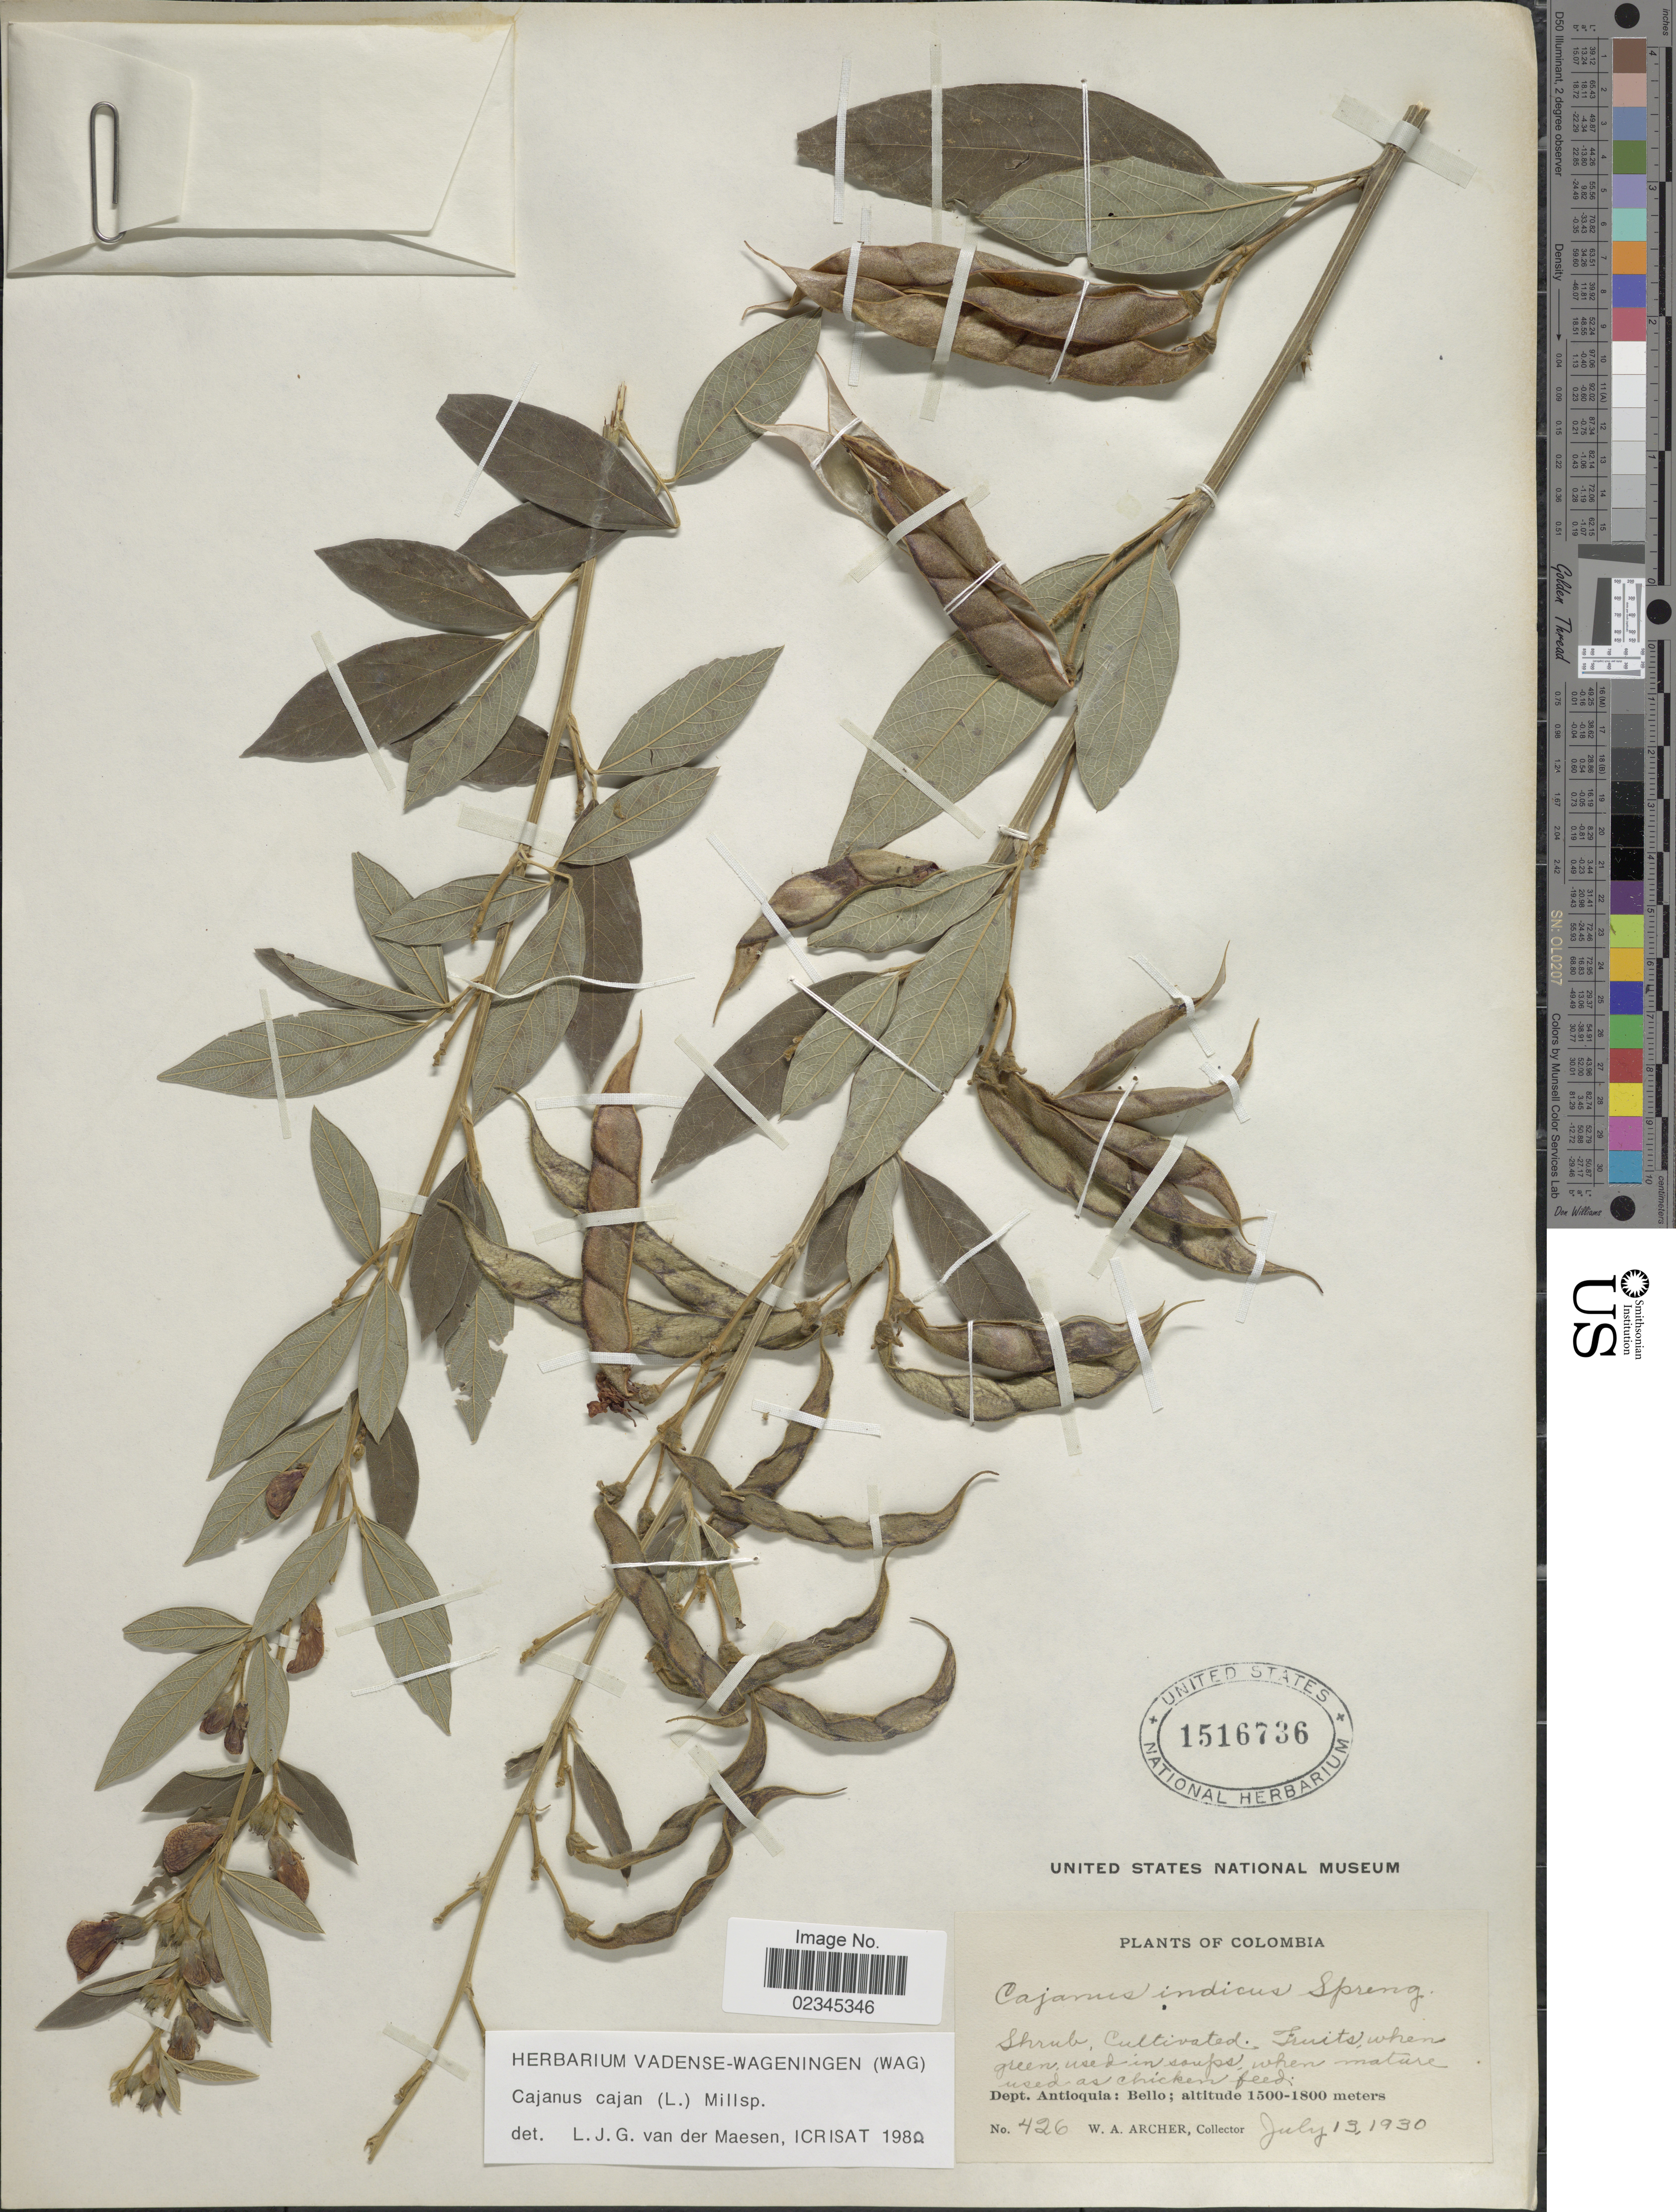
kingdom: Plantae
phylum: Tracheophyta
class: Magnoliopsida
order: Fabales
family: Fabaceae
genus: Cajanus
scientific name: Cajanus cajan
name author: (L.) Huth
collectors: W. A. Archer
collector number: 426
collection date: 1930-07-13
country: Colombia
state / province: Antioquia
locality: Bello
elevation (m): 1500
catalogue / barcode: US 1516736